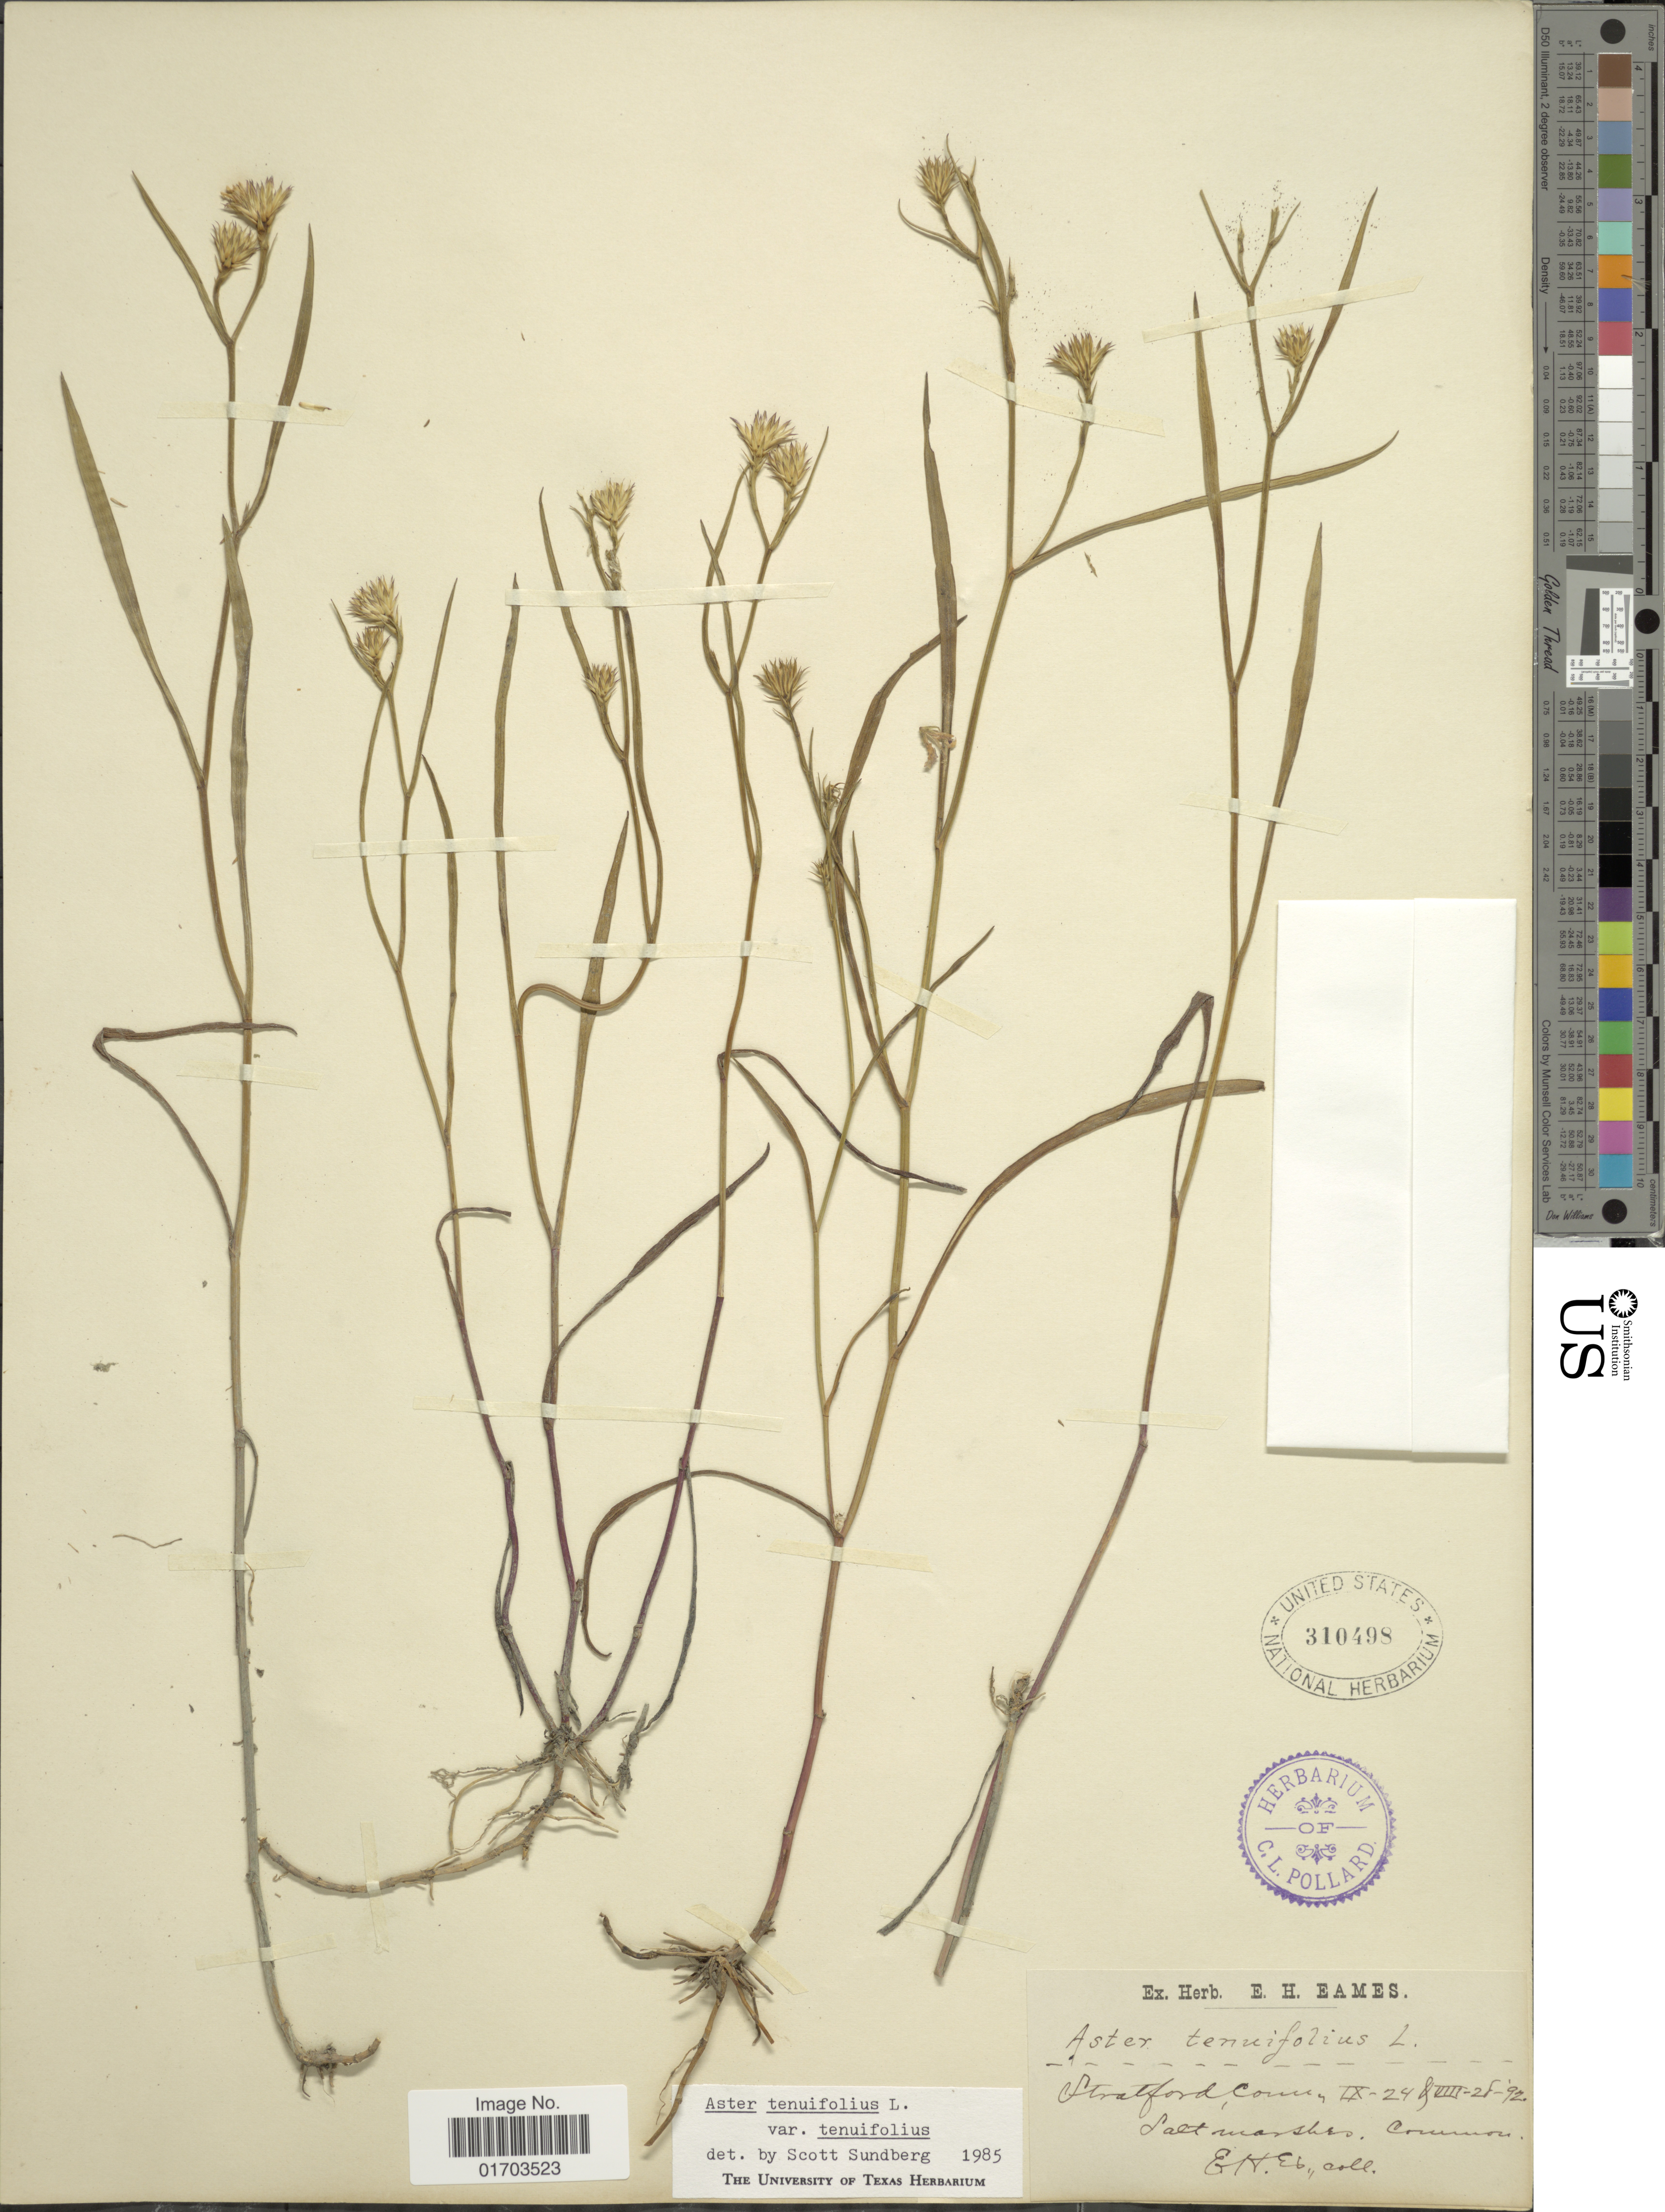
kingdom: Plantae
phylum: Tracheophyta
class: Magnoliopsida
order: Asterales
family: Asteraceae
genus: Symphyotrichum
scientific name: Symphyotrichum tenuifolium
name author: (L.) G.L. Nesom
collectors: E. H. Eames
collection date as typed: Transcribed d/m/y: 28/8/92 to 24/9/92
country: United States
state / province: Virginia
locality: Stratford, salt marshes.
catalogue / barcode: US 310498